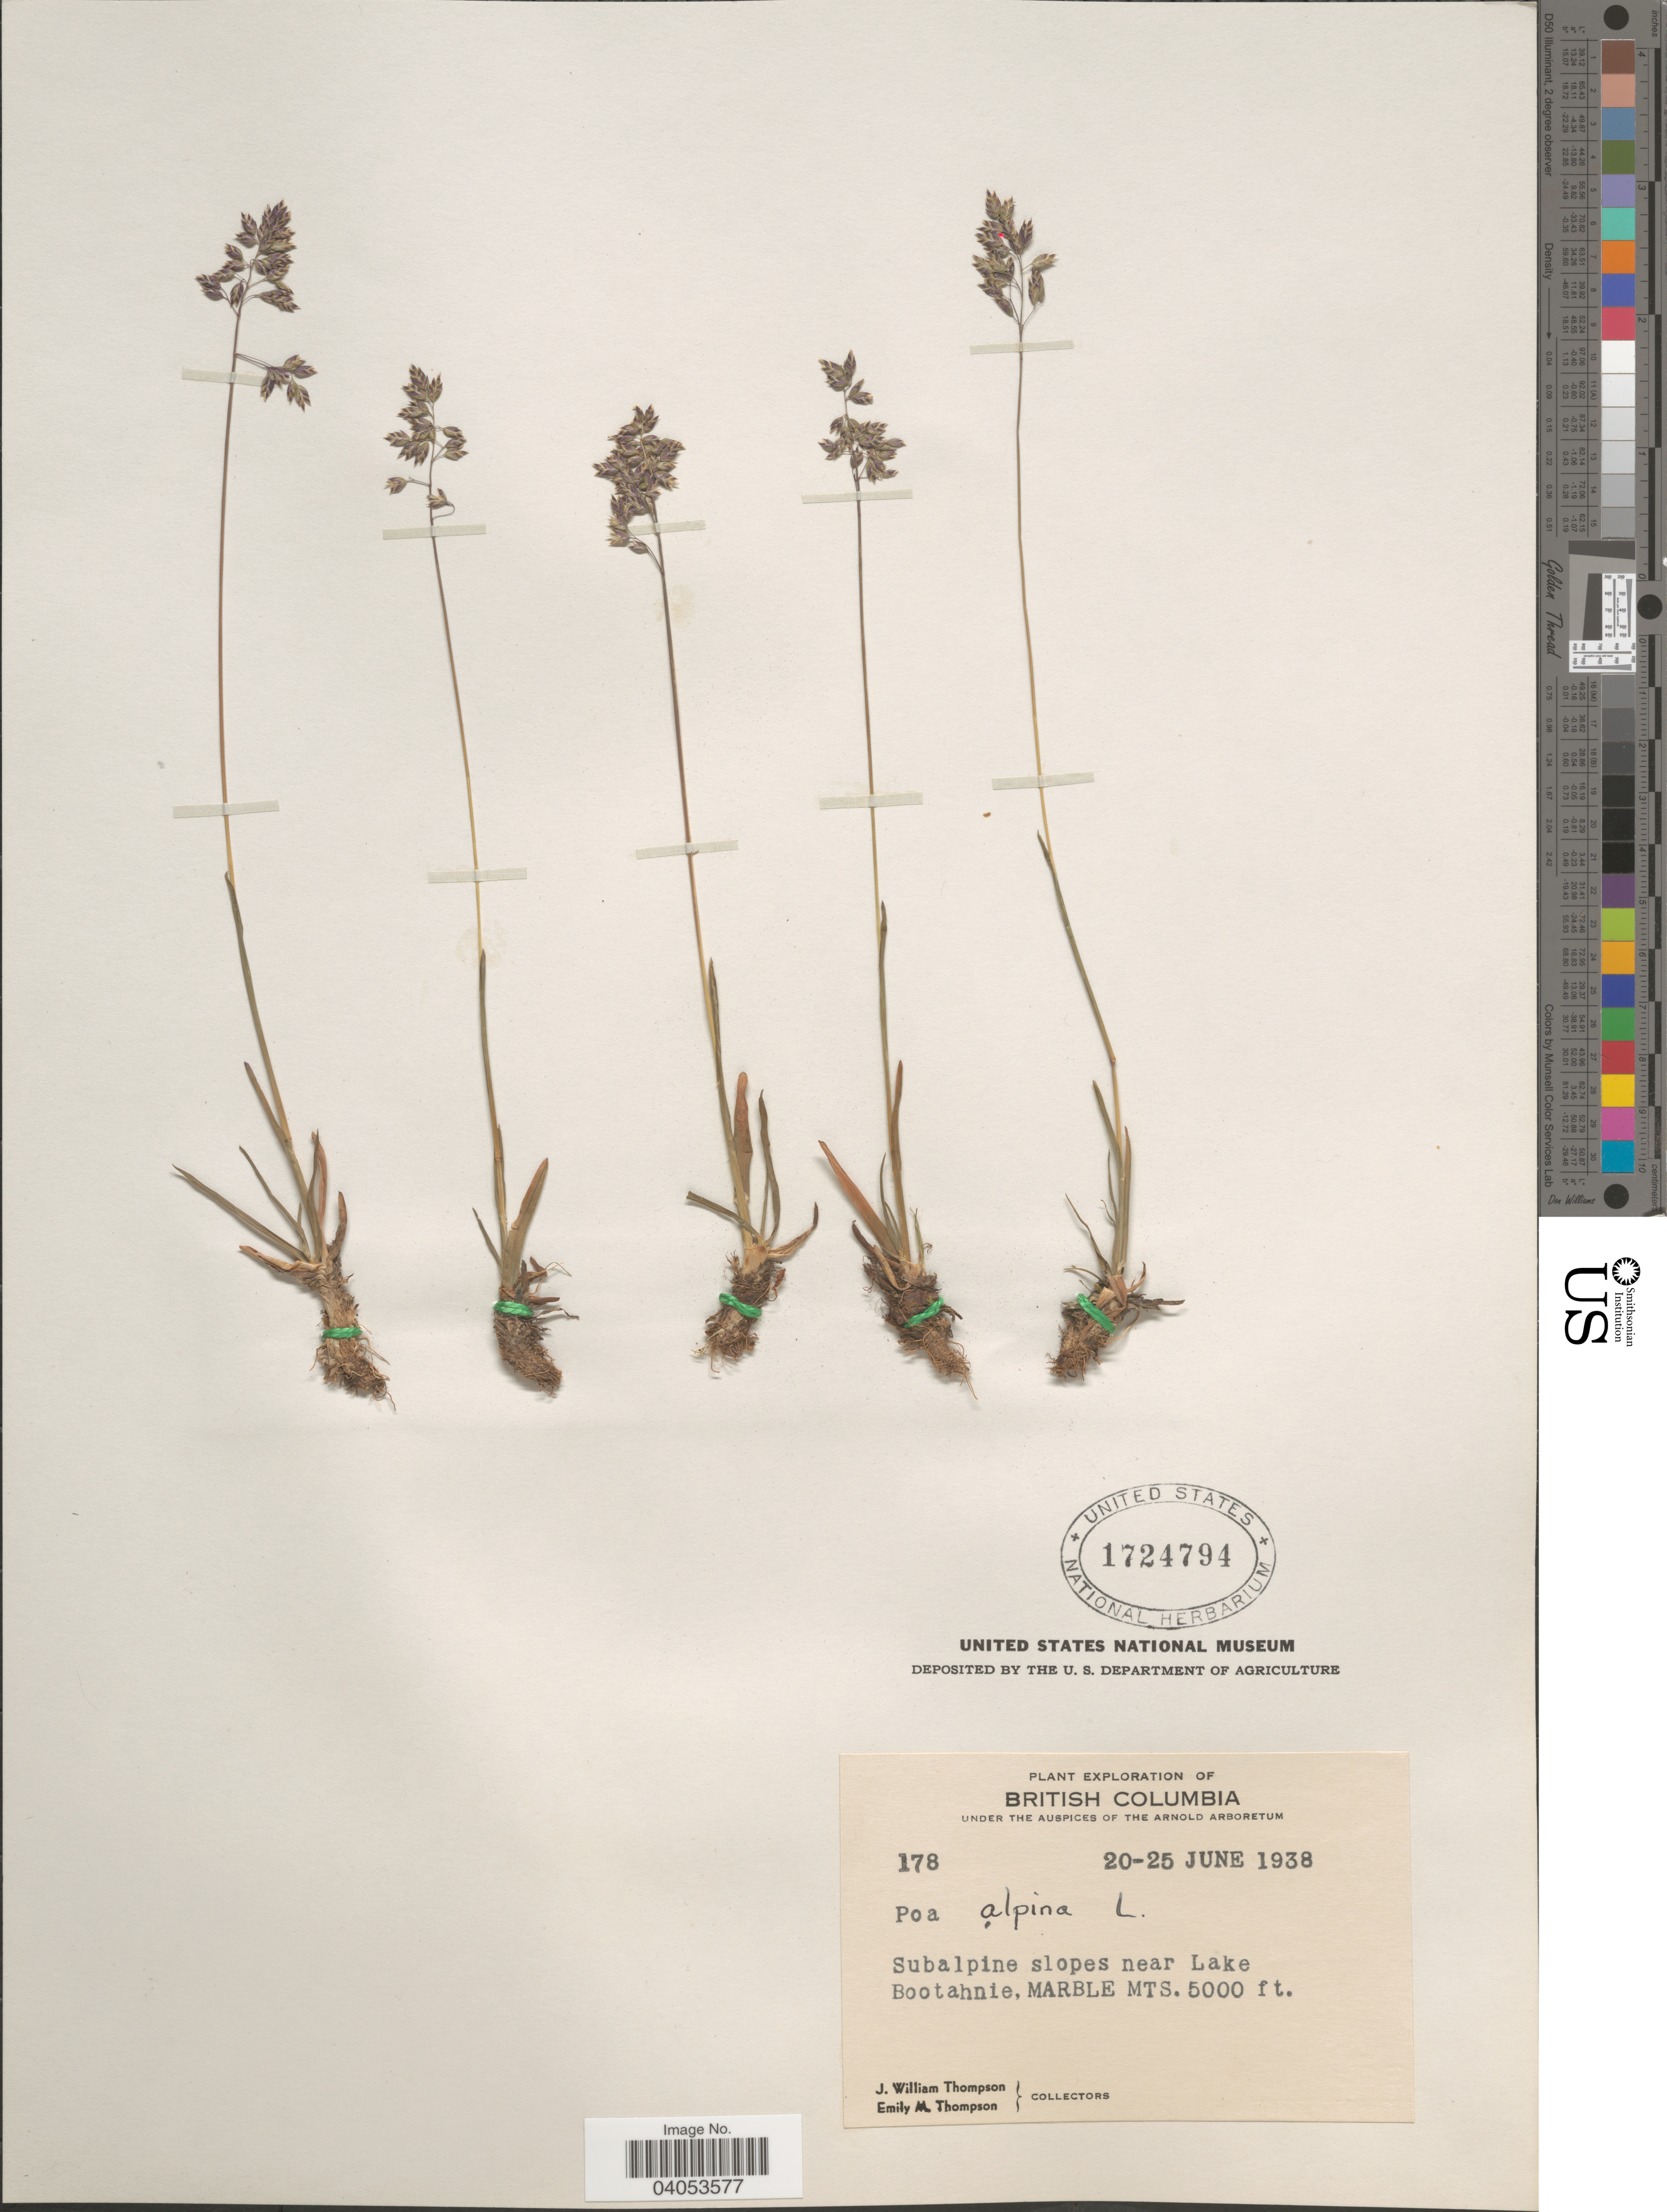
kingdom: Plantae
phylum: Tracheophyta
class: Liliopsida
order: Poales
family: Poaceae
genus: Poa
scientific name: Poa alpina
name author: L.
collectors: J. W. Thompson & E. M. Thompson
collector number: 178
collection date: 1938-06-20/1938-06-25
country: Canada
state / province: British Columbia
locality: Subalpine slopes near Lake Bootahnie, Marble Mts.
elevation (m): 1524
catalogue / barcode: US 1724794